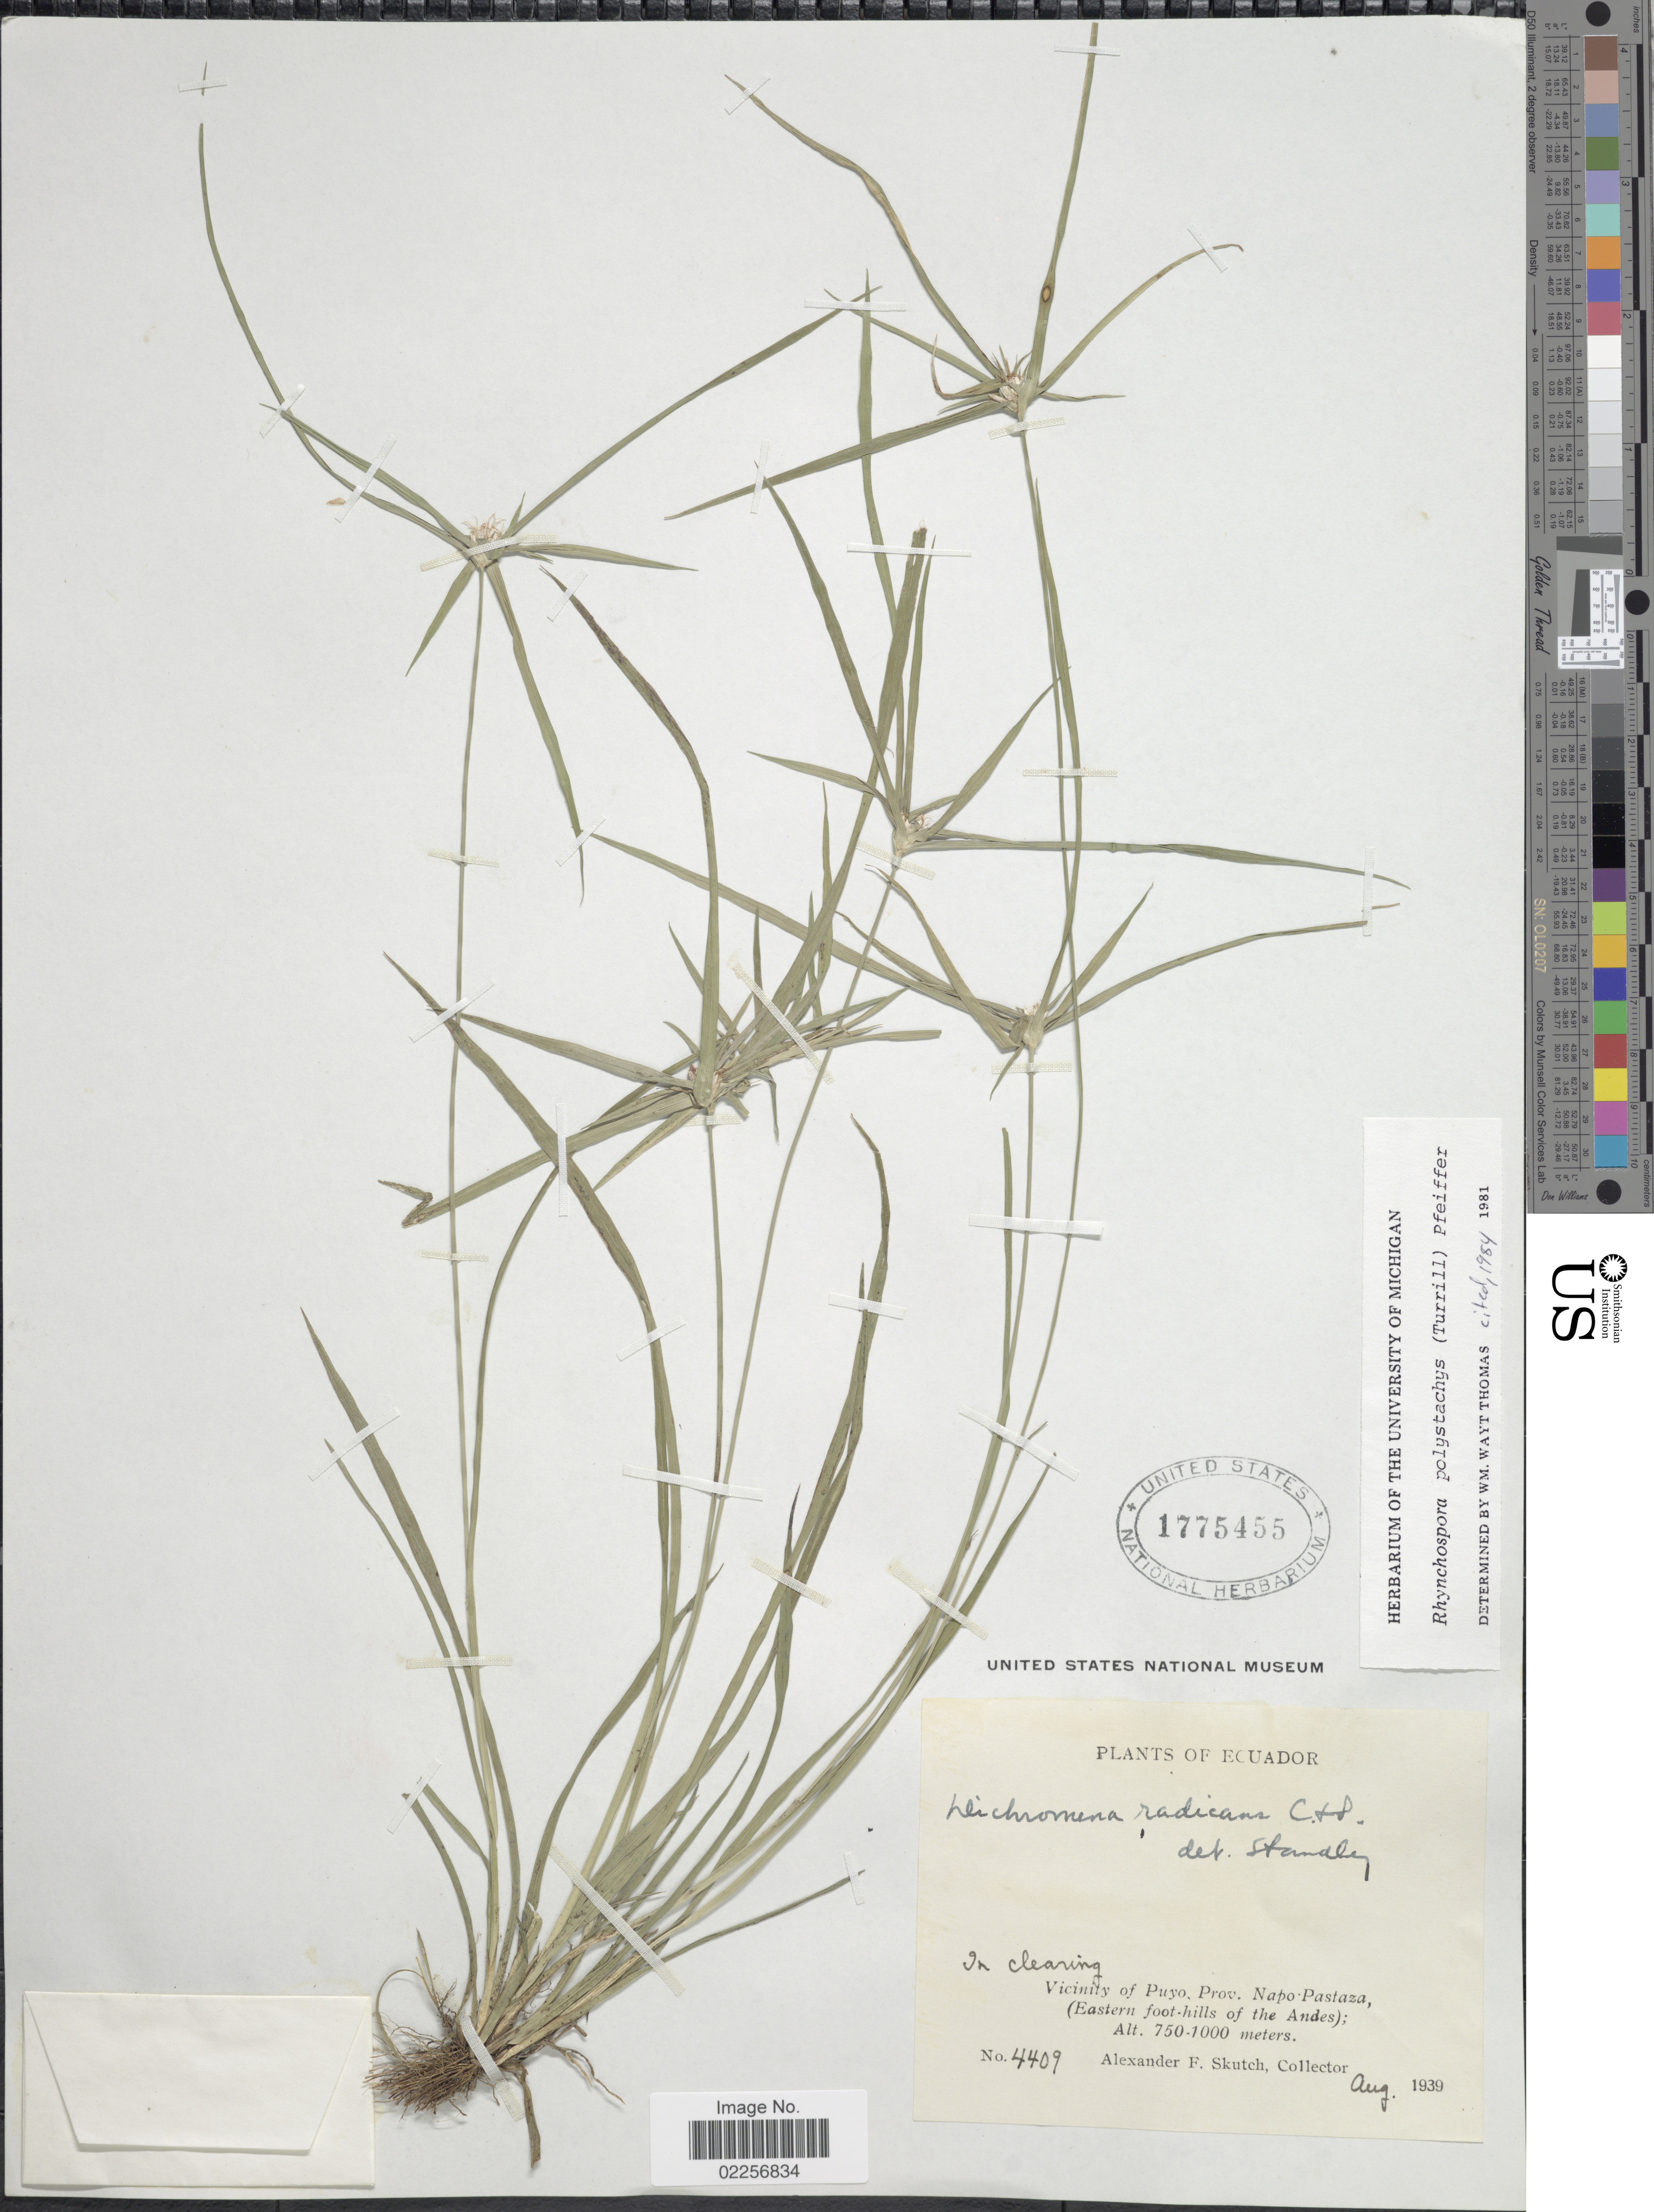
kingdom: Plantae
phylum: Tracheophyta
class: Liliopsida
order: Poales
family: Cyperaceae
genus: Rhynchospora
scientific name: Rhynchospora polystachys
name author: (Turrill) H. Pfeiff.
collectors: A. F. Skutch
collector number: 4409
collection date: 1939-08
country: Ecuador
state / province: Napo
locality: In clearing. Vicinity of Puyo, Prov. Napo-Pastaza, (Eastern foot-hills of the Andes)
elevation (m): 750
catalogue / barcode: US 1775455